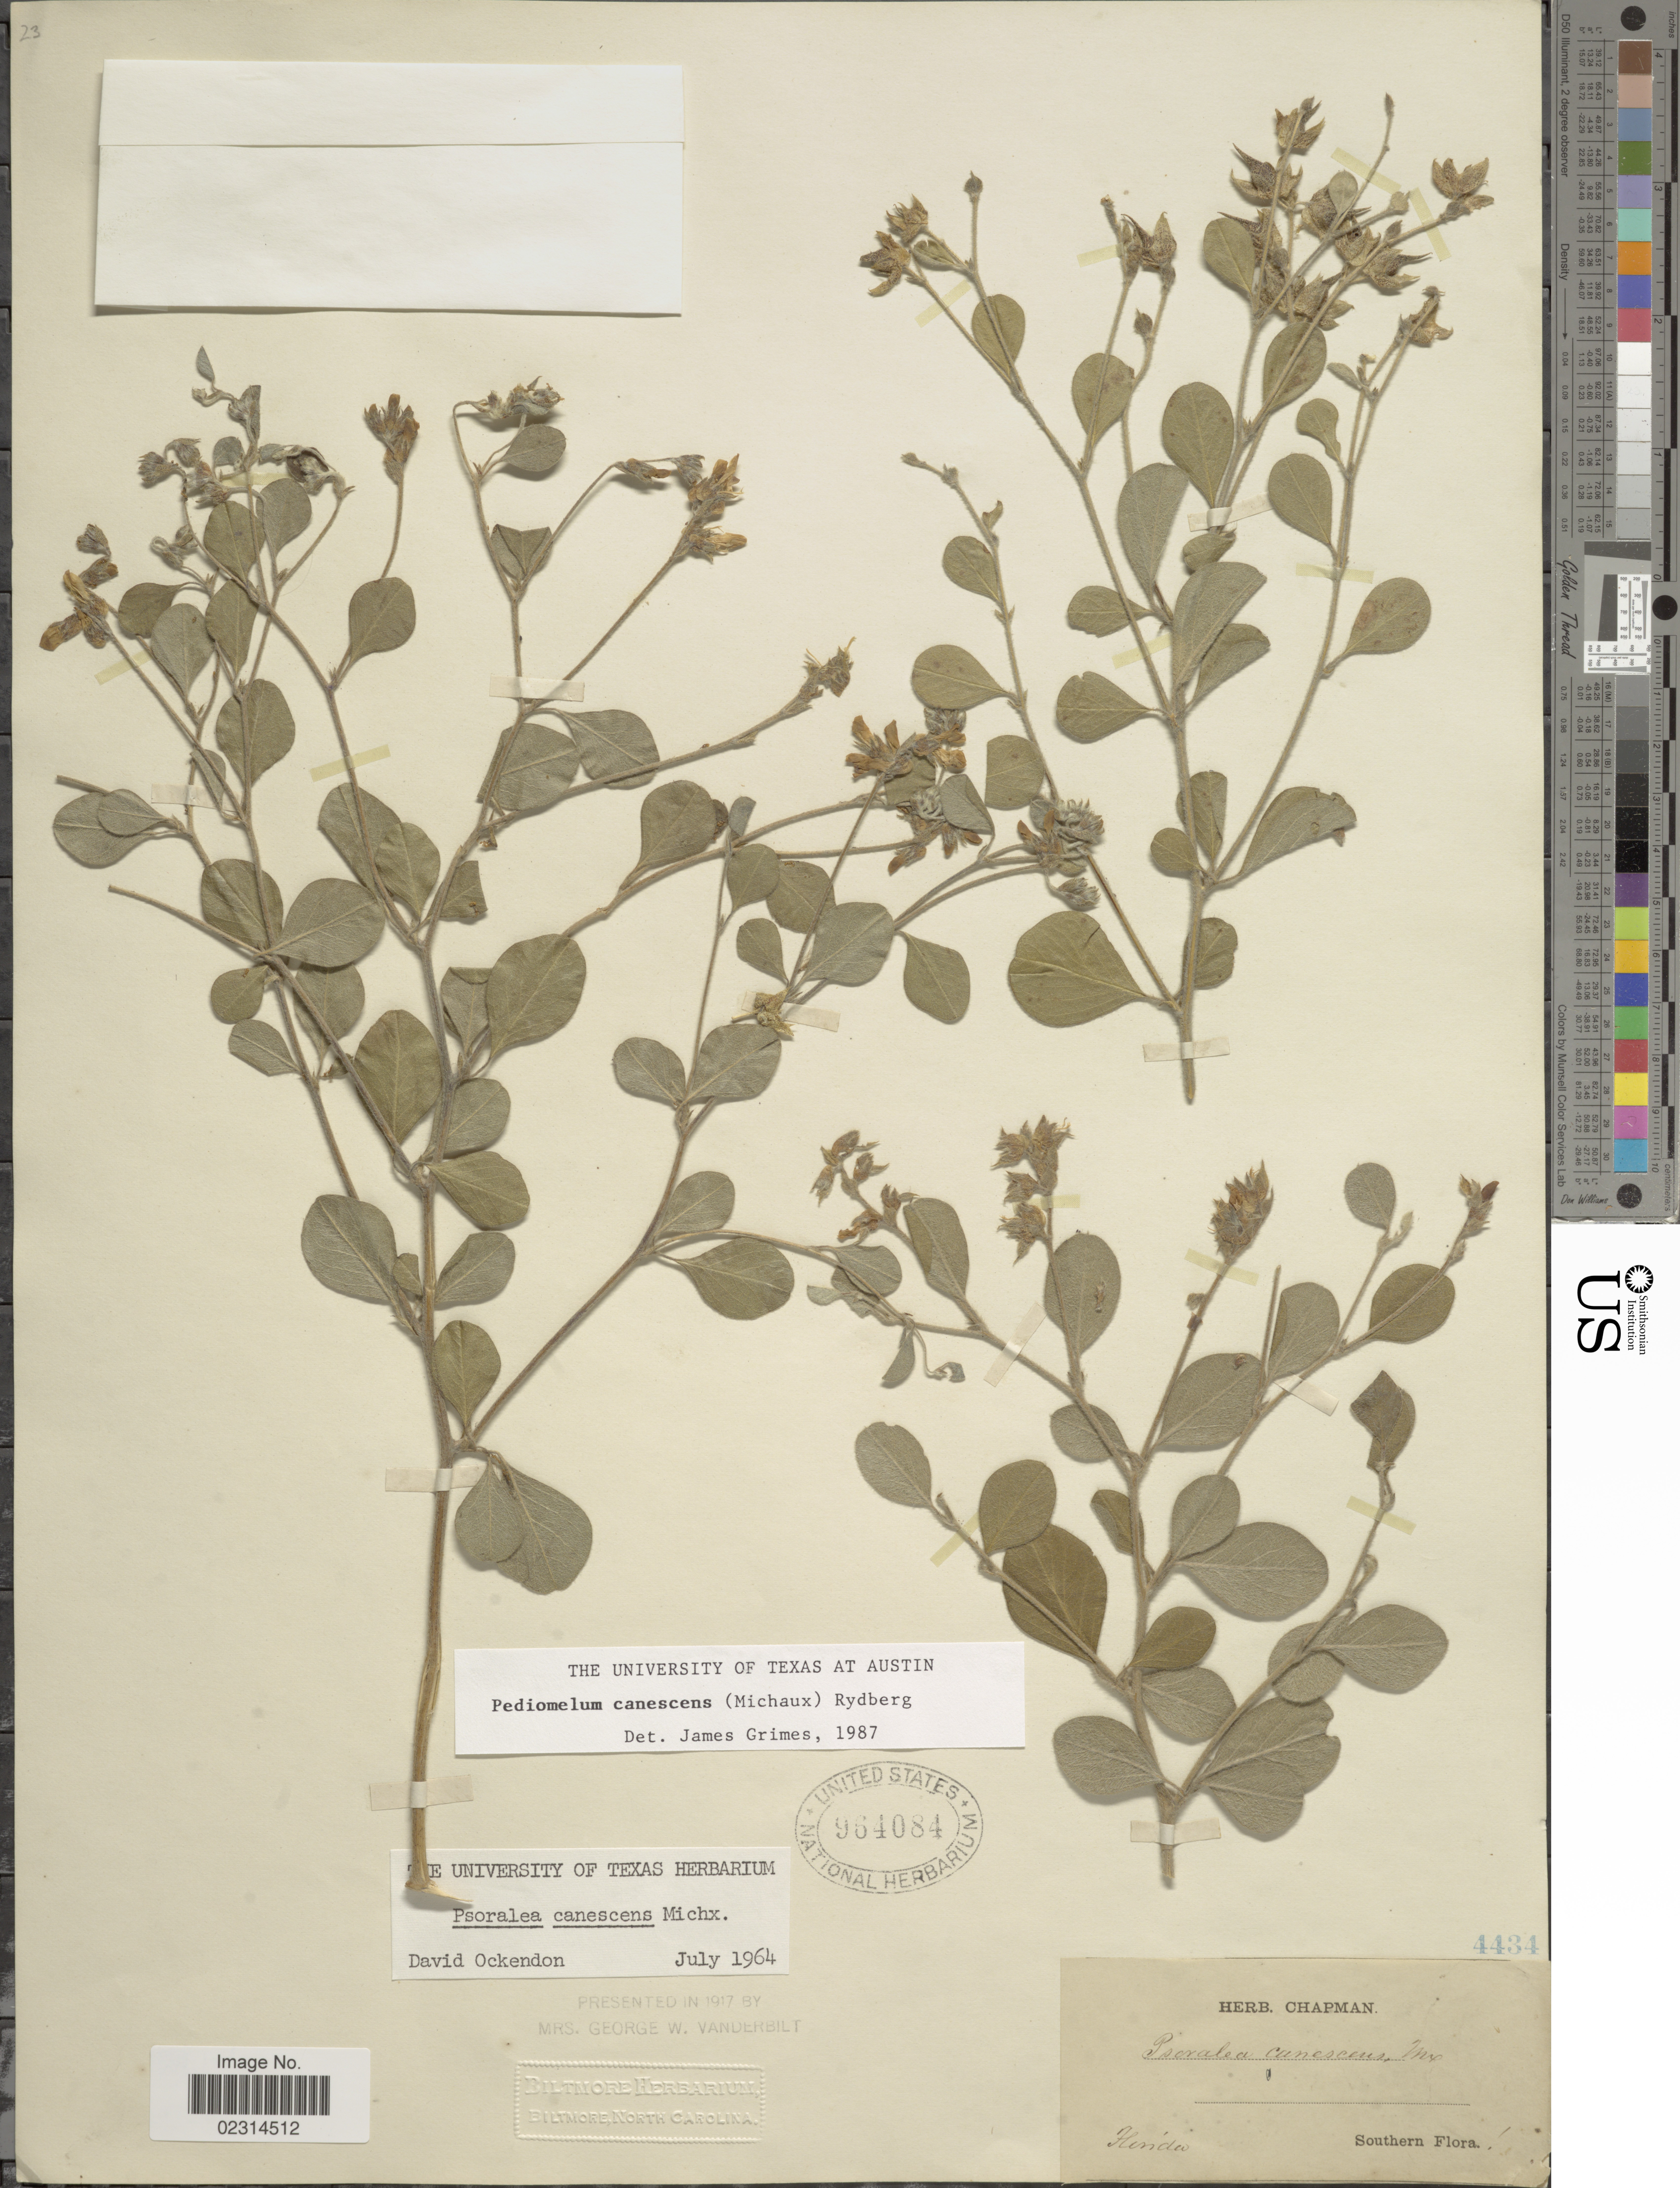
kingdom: Plantae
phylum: Tracheophyta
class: Magnoliopsida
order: Fabales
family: Fabaceae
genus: Pediomelum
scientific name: Pediomelum canescens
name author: (Michx.) Rydb.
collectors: ex herb. Chapman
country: United States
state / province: Florida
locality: Southern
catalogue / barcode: US 964084